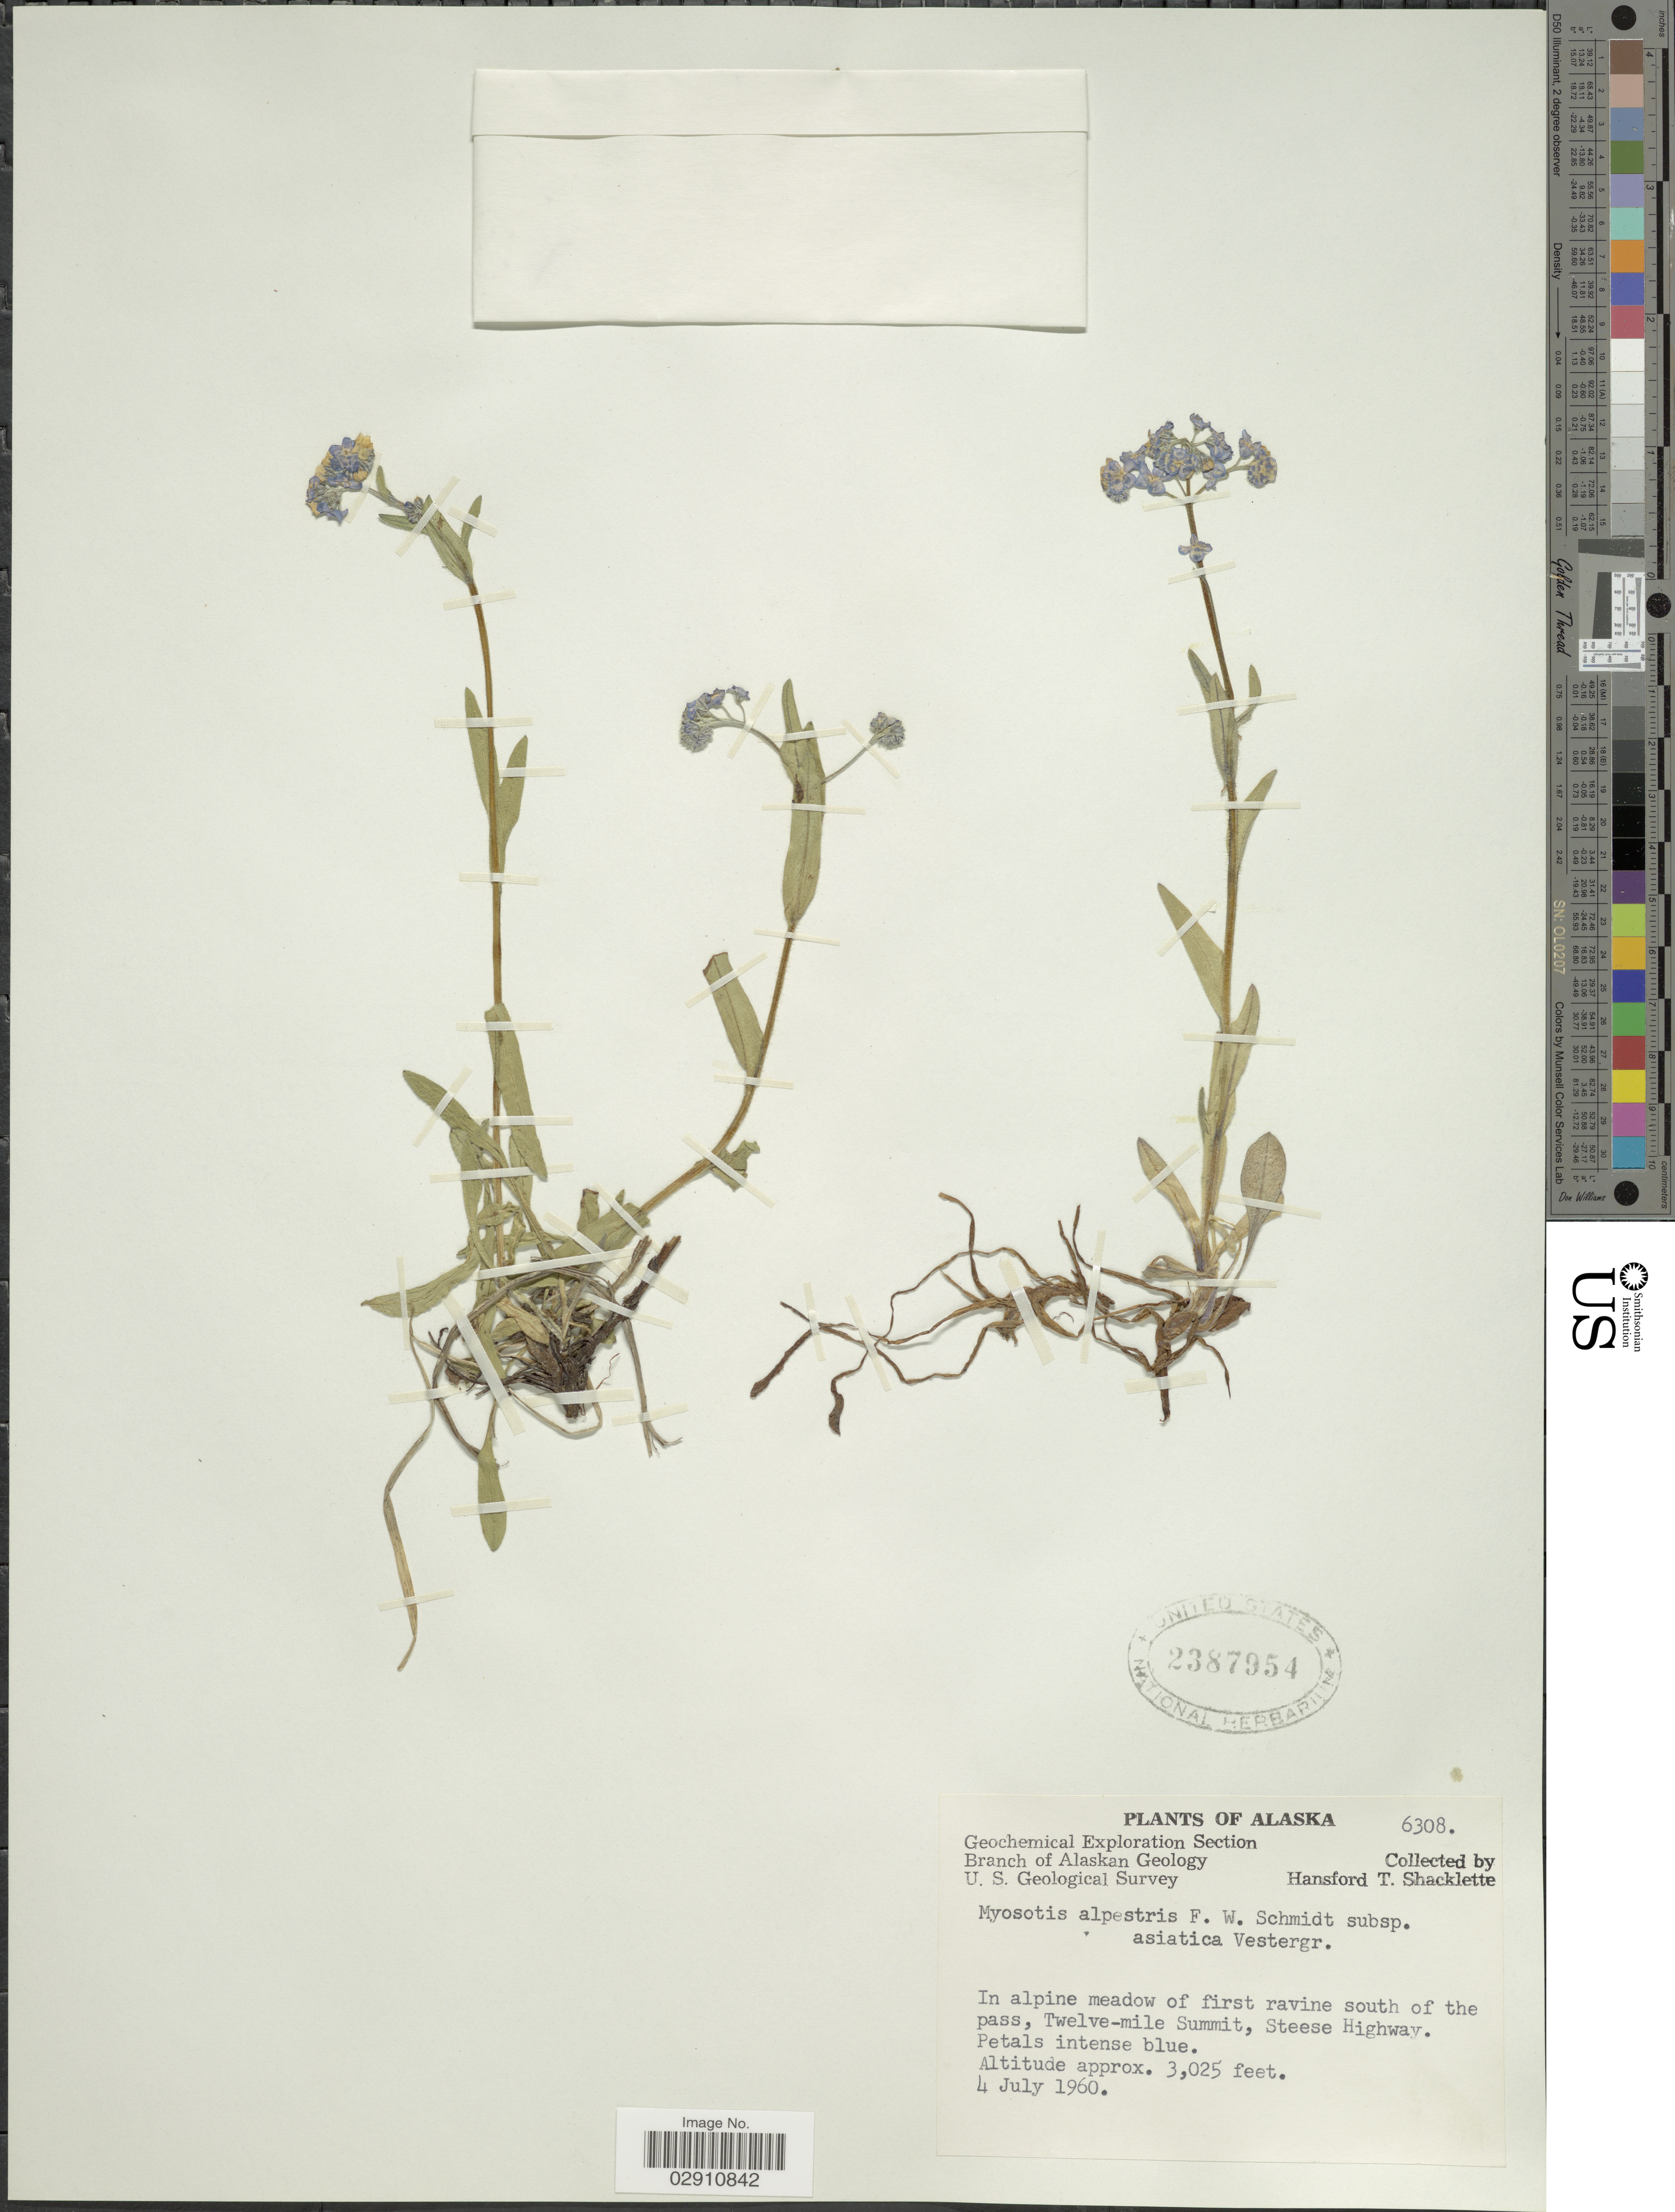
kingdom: Plantae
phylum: Tracheophyta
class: Magnoliopsida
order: Boraginales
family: Boraginaceae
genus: Myosotis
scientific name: Myosotis alpestris subsp. asiatica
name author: Vestergr.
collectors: H. Shacklette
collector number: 6308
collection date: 1960-07-04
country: United States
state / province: Alaska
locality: In alpine meadow of first ravine south of the pass, Twelve-mile Summit, Steese Highway.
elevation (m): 922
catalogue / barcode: US 2387954